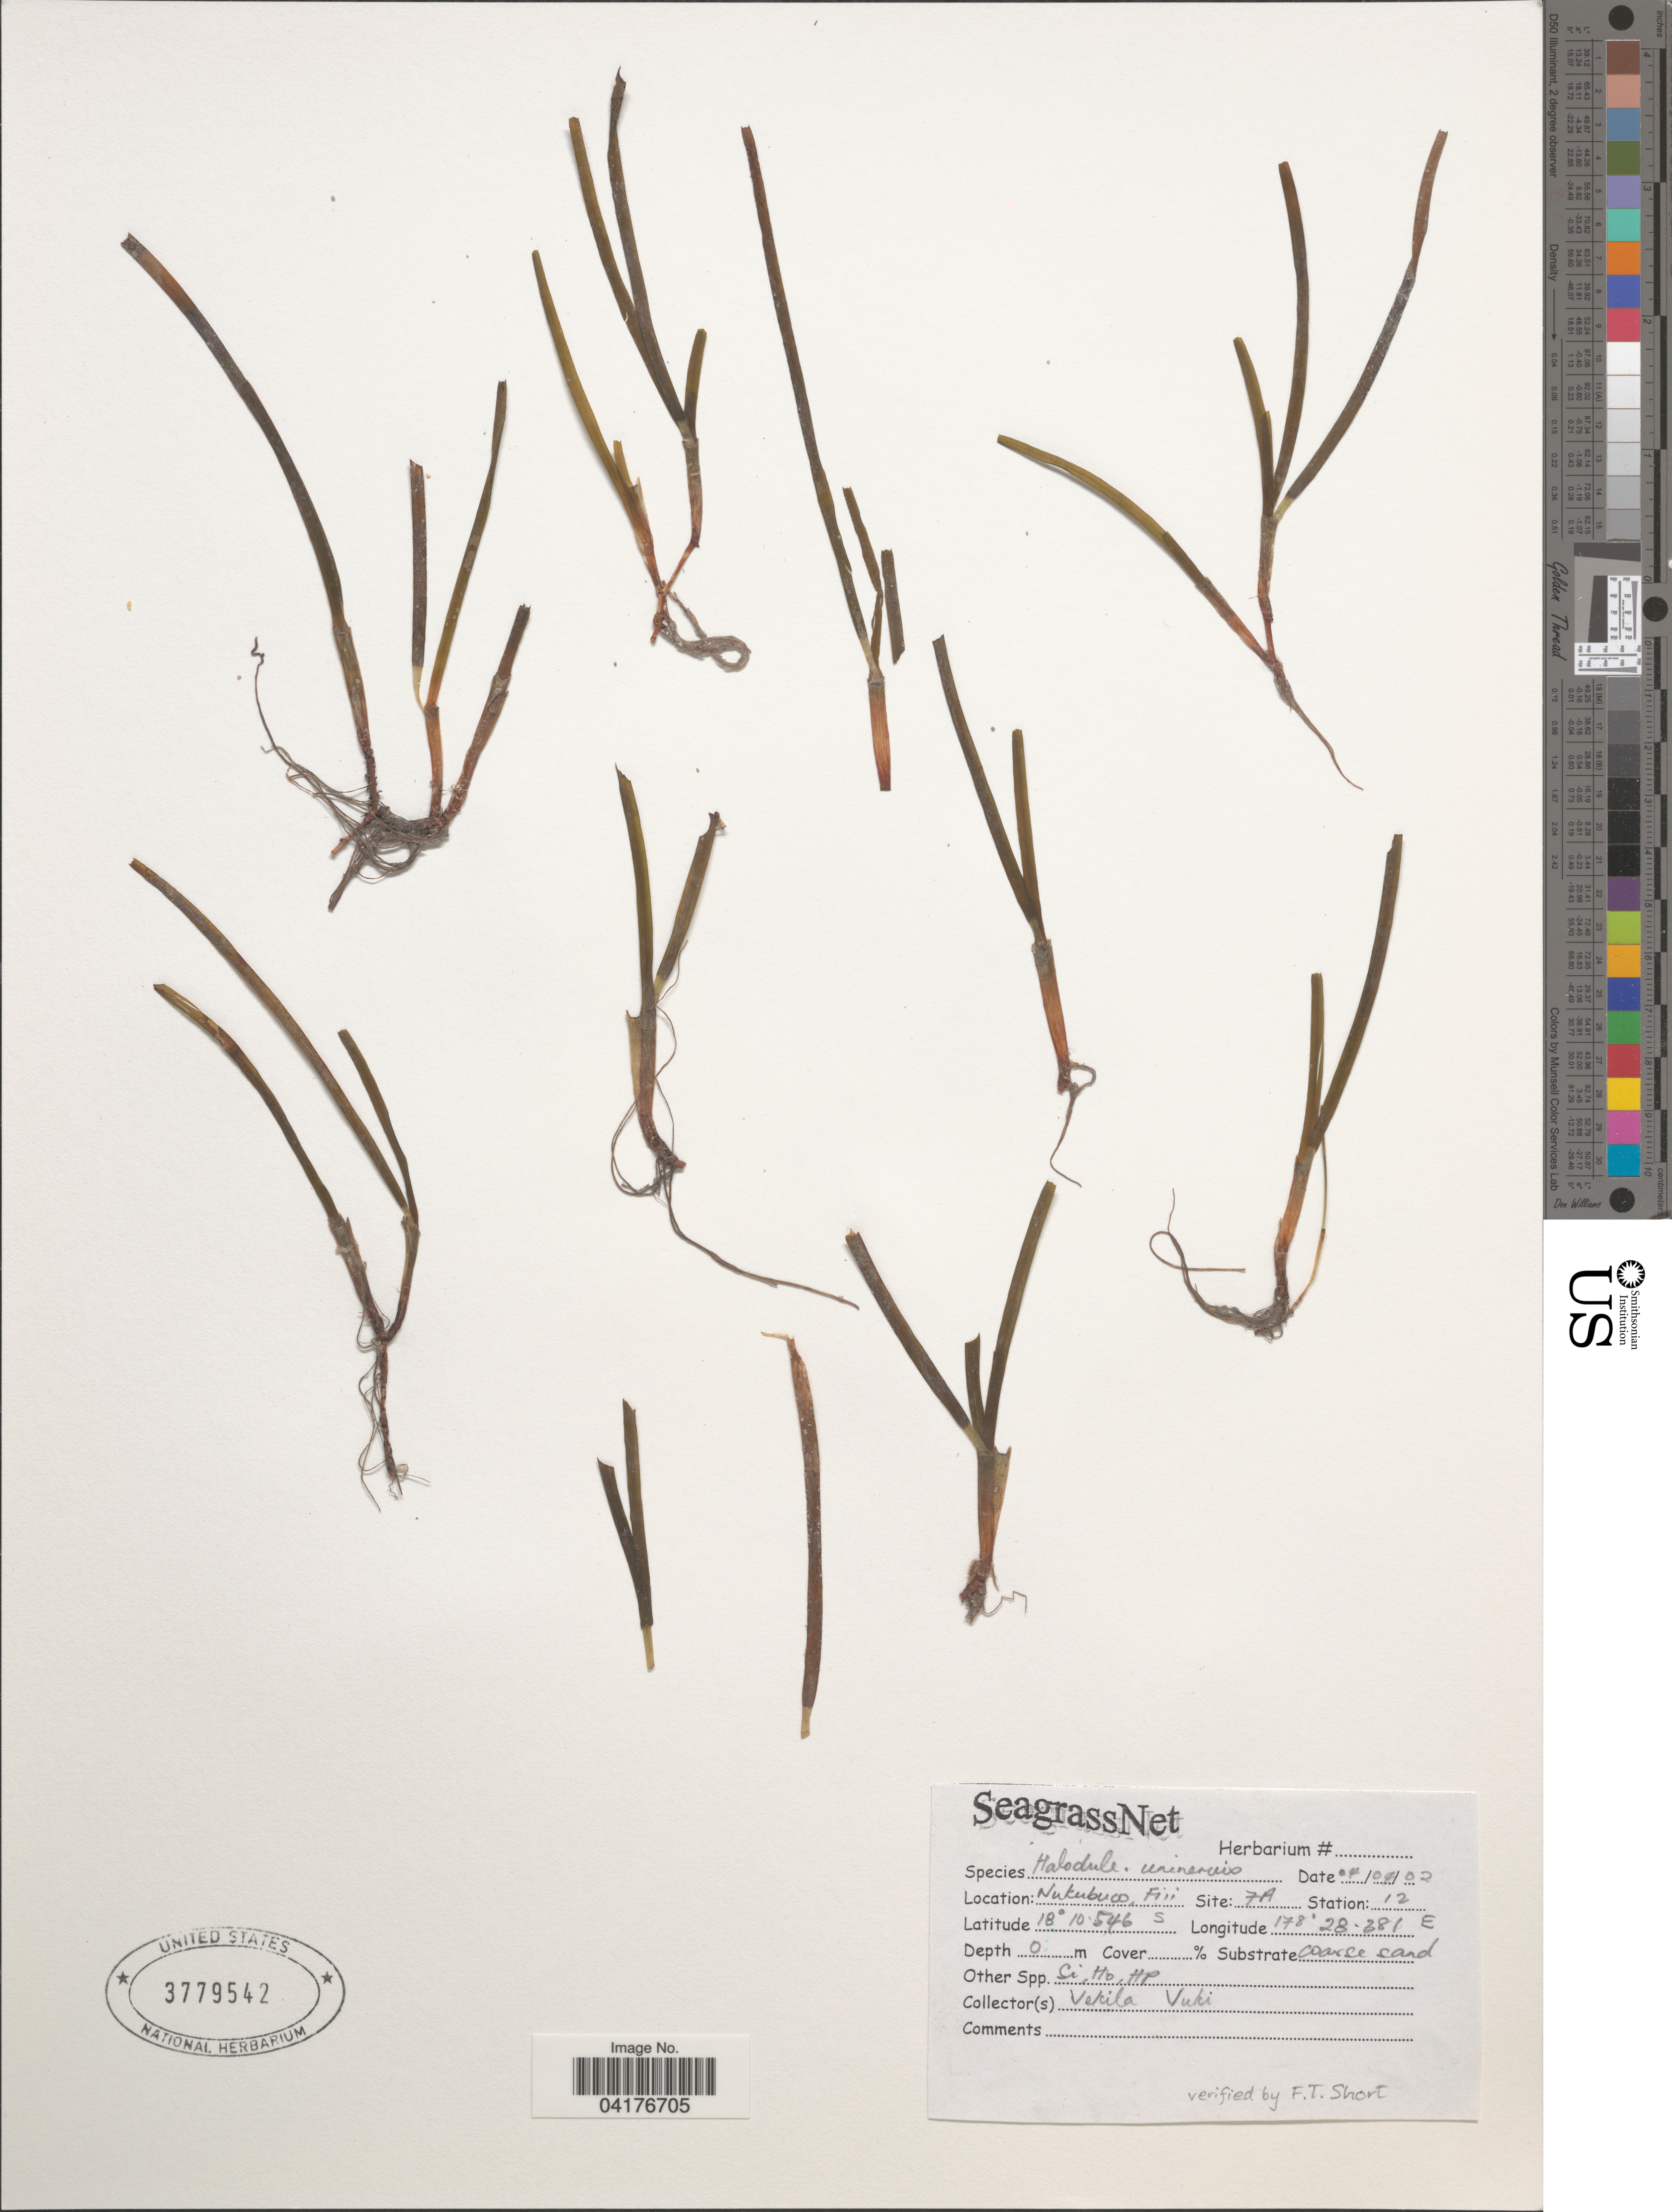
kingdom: Plantae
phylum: Tracheophyta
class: Liliopsida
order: Alismatales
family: Cymodoceaceae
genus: Halodule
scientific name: Halodule uninervis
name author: (Forssk.) Asch.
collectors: V. Vuki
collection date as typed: Transcribed d/m/y: 4/4/2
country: Fiji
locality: Nukubuco. Site: 7A. Station: 12.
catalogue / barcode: US 3779542